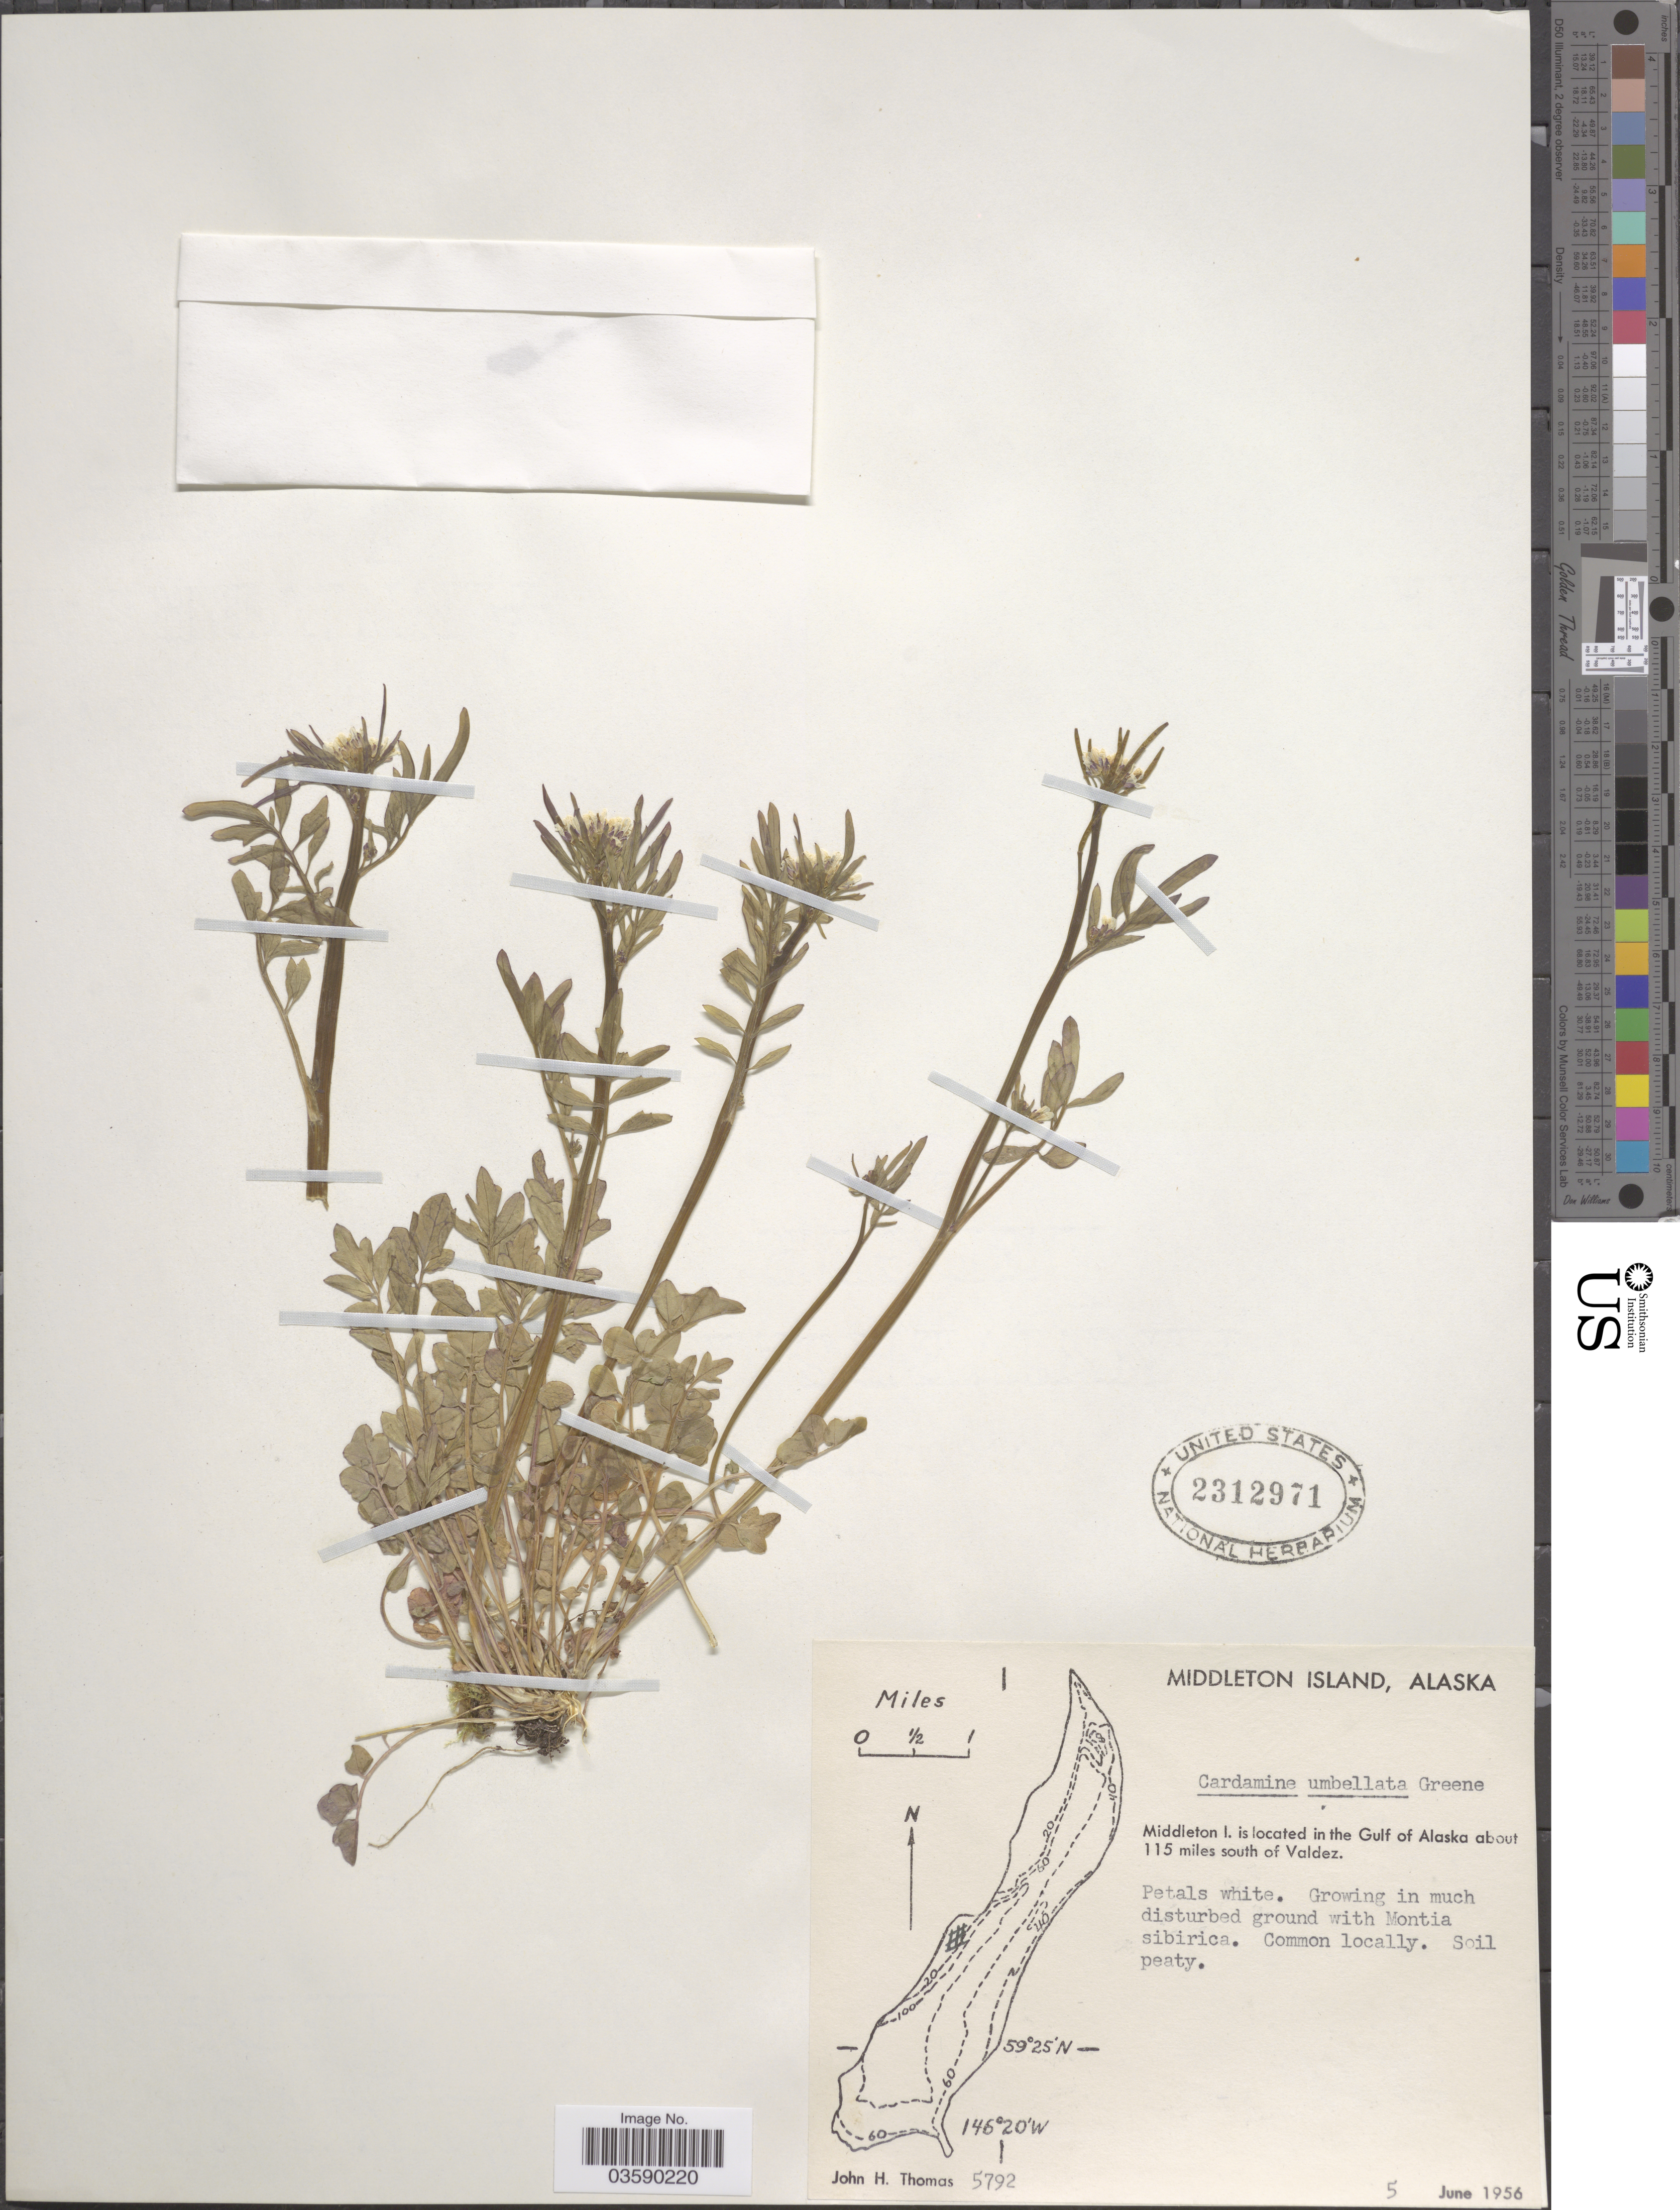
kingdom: Plantae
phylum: Tracheophyta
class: Magnoliopsida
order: Brassicales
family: Brassicaceae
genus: Cardamine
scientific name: Cardamine umbellata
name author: Greene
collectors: J. H. Thomas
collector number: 5792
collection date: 1956-06-05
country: United States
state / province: Alaska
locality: Middleton Island. Middleton I. is located in the Gulf of Alaska about 115 miles south of Valdez.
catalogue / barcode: US 2312971